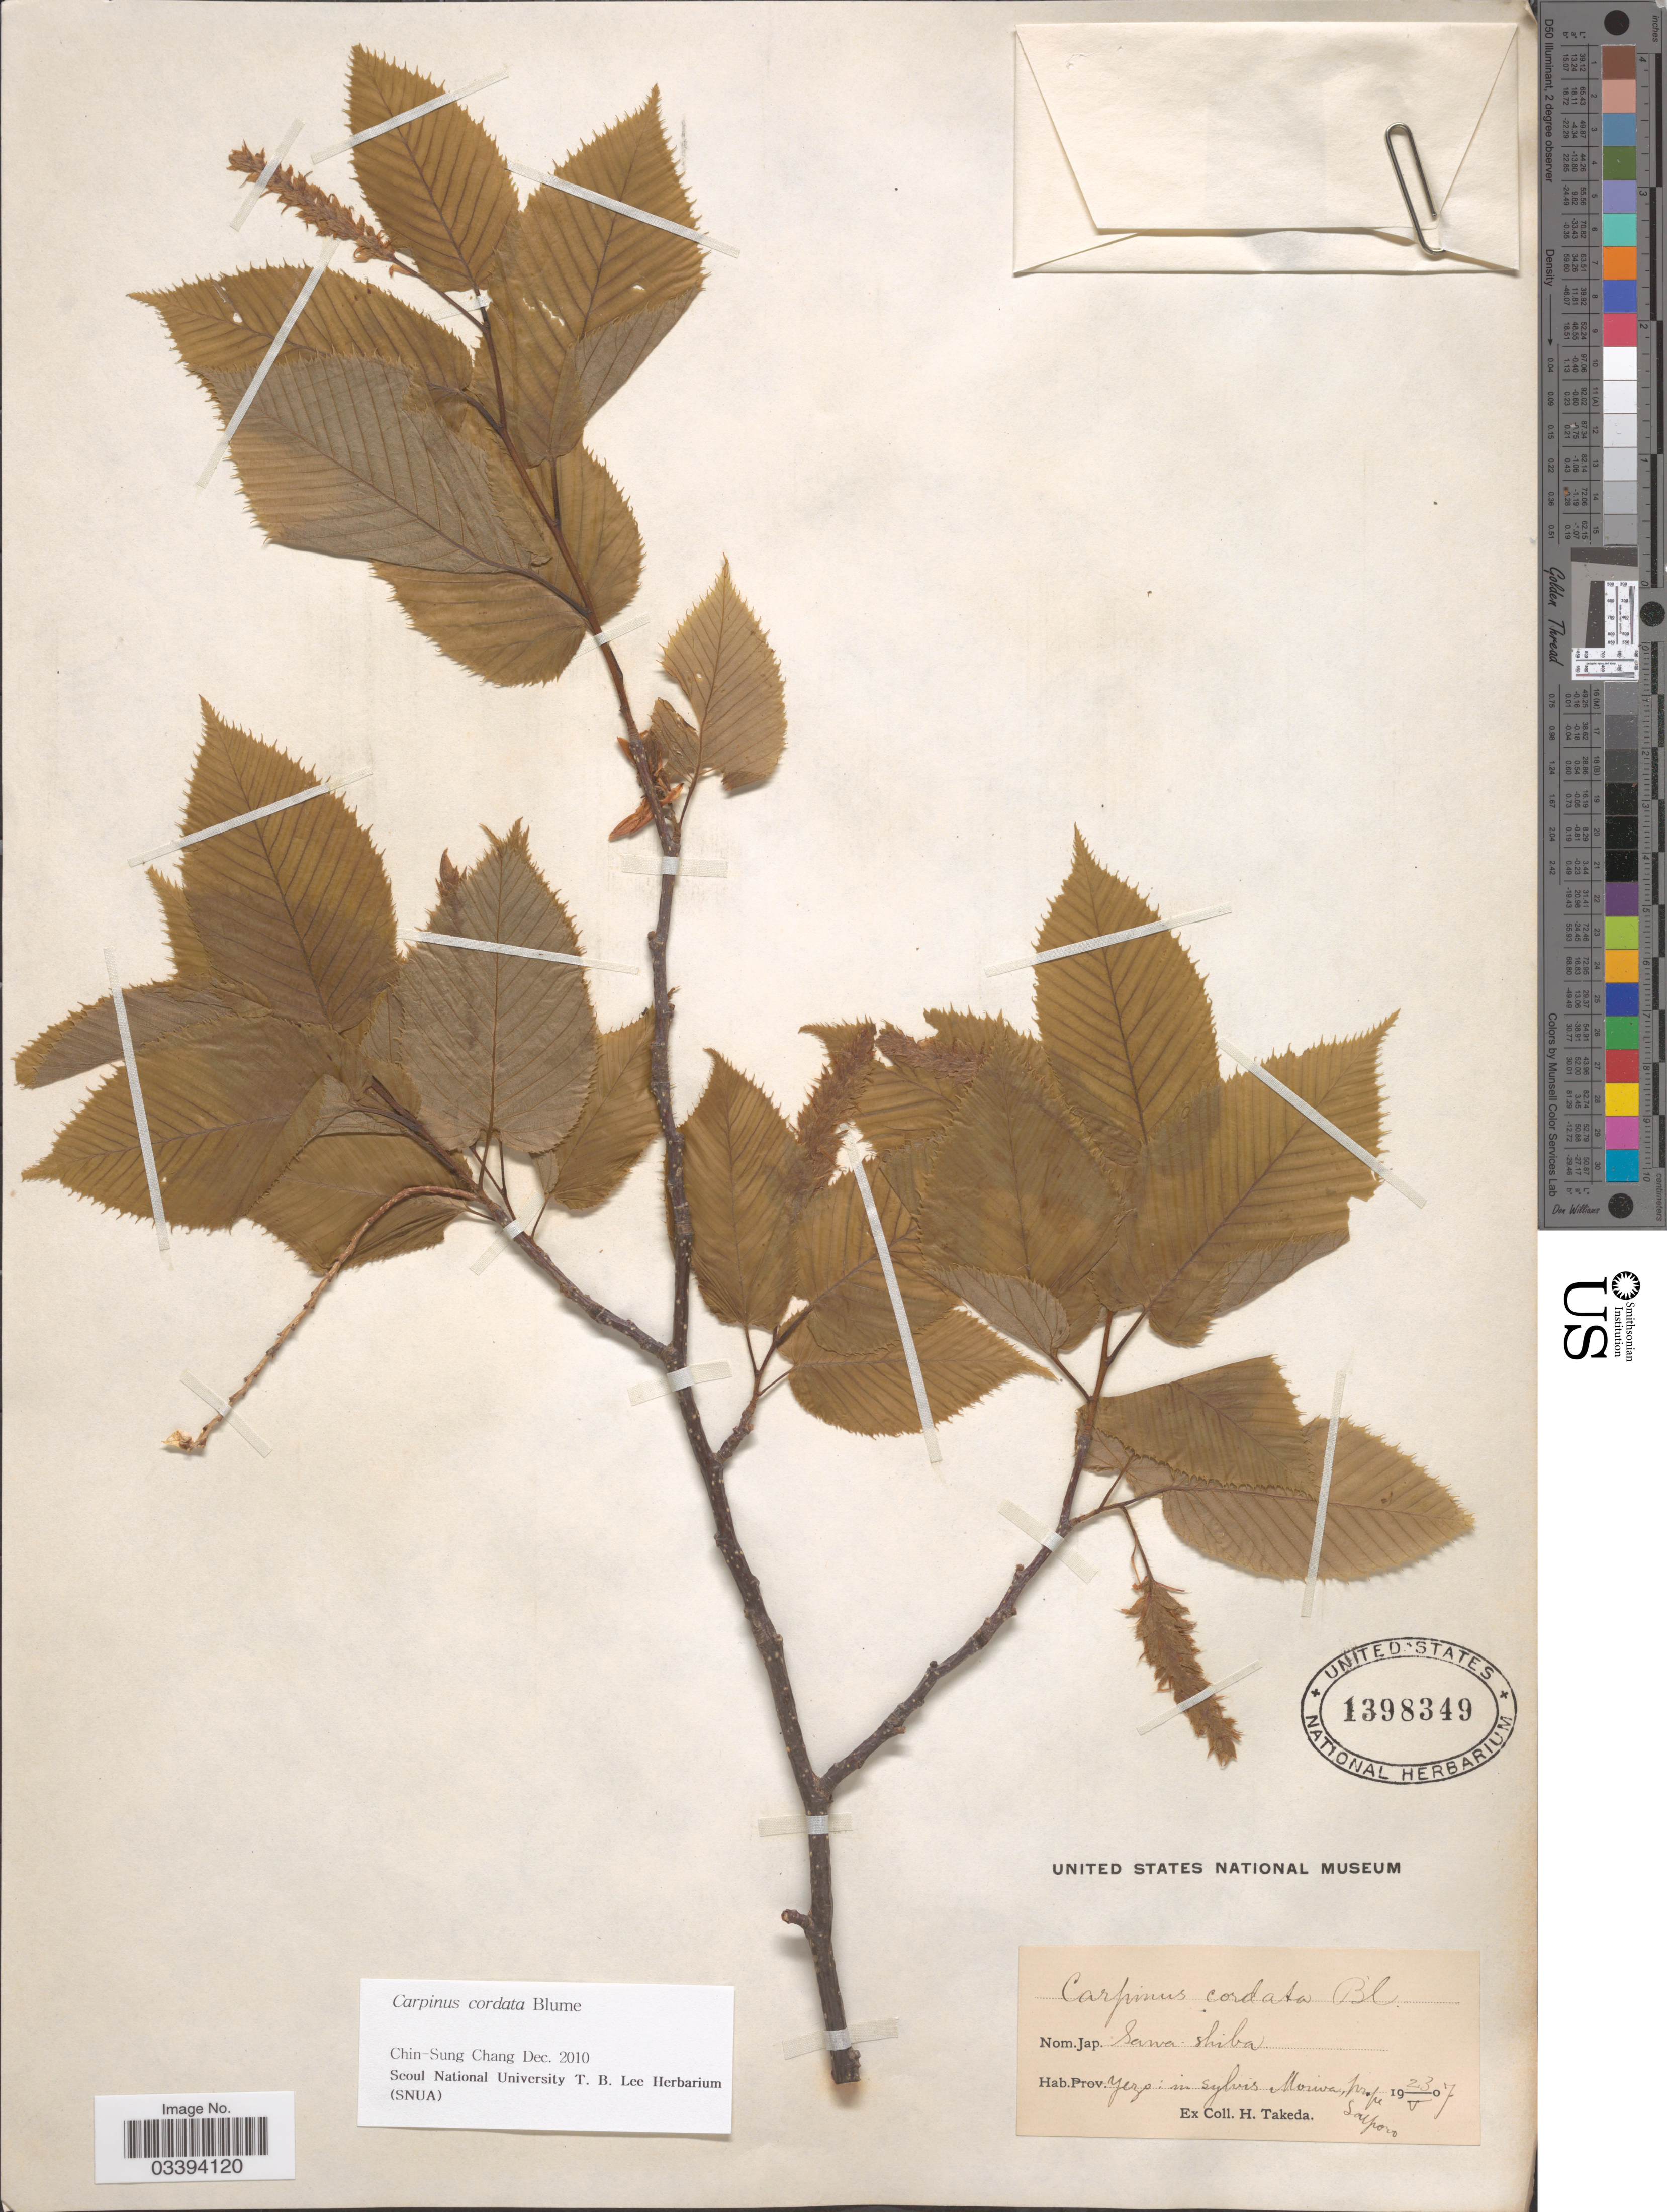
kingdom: Plantae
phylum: Tracheophyta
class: Magnoliopsida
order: Fagales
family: Betulaceae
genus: Carpinus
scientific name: Carpinus cordata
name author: Blume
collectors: H. Takeda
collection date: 1907-05-23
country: Japan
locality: Yezo: in sylvis Moiwa, prope Sapporo.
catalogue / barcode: US 1398349